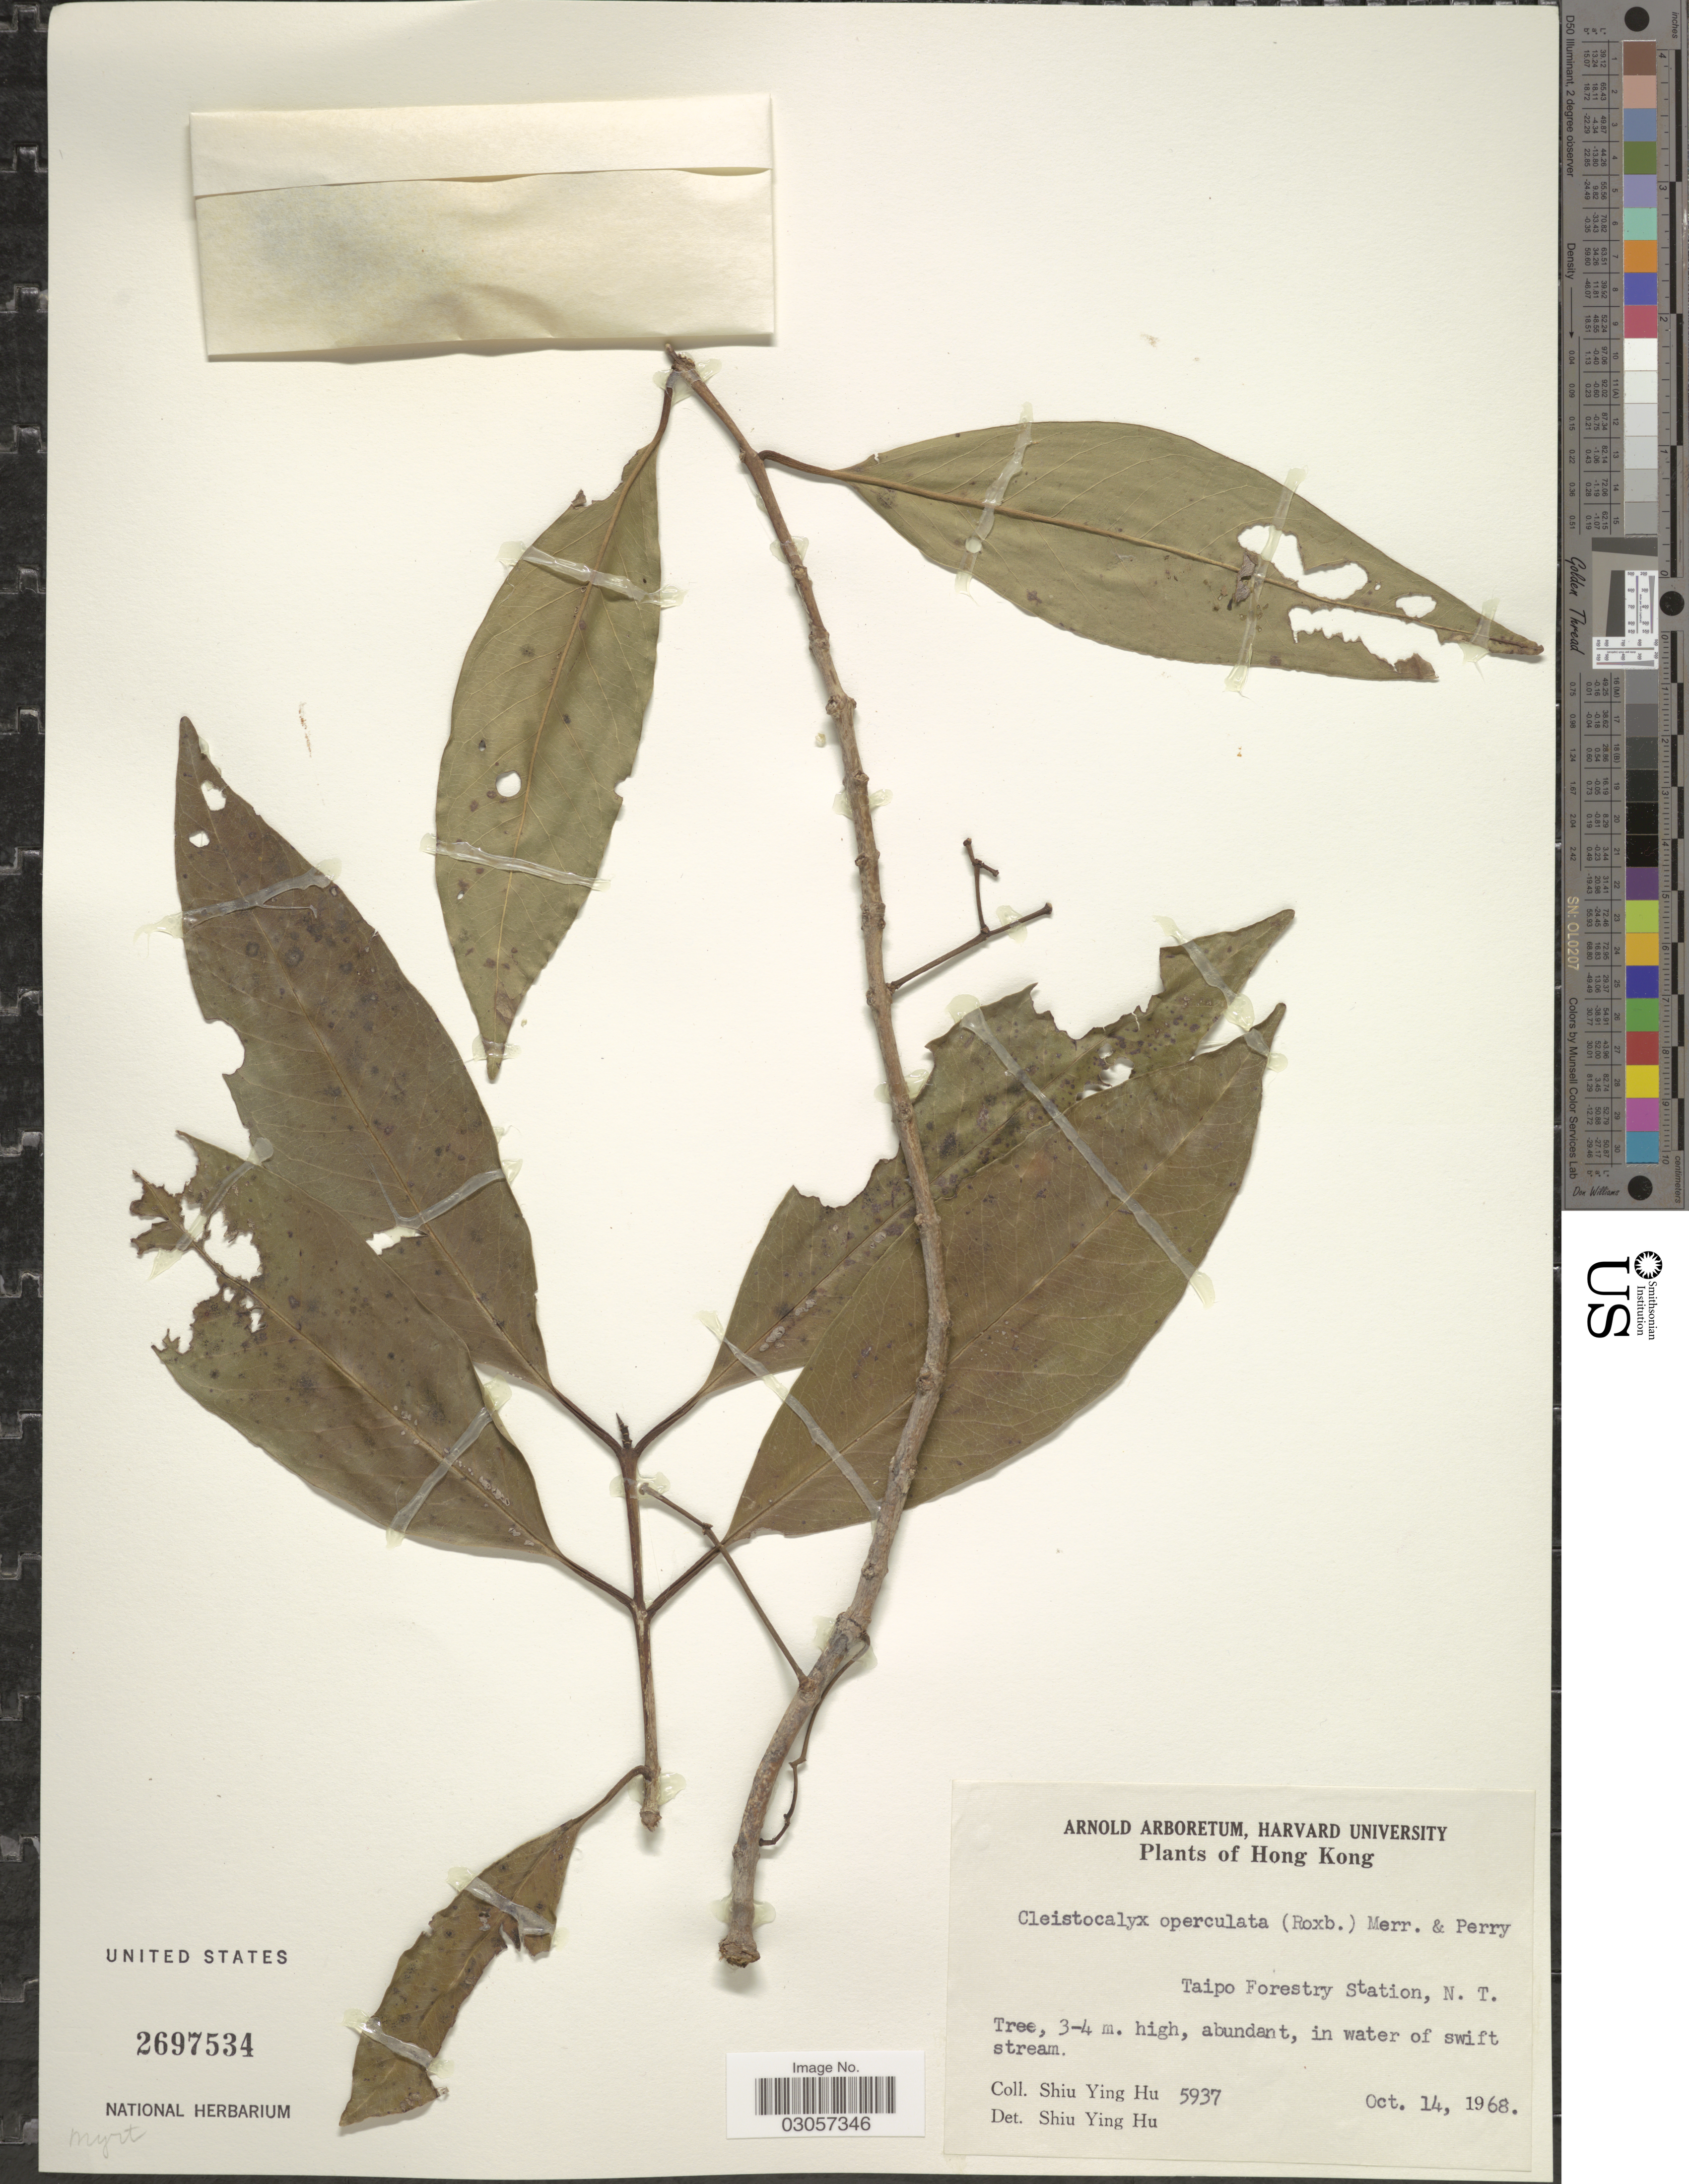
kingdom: Plantae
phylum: Tracheophyta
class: Magnoliopsida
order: Myrtales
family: Myrtaceae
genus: Syzygium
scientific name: Syzygium nervosum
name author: DC.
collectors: S. Y. Hu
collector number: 5937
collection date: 1968-10-14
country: China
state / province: Hong Kong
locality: Taipo Forestry Station, N. T.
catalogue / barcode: US 2697534